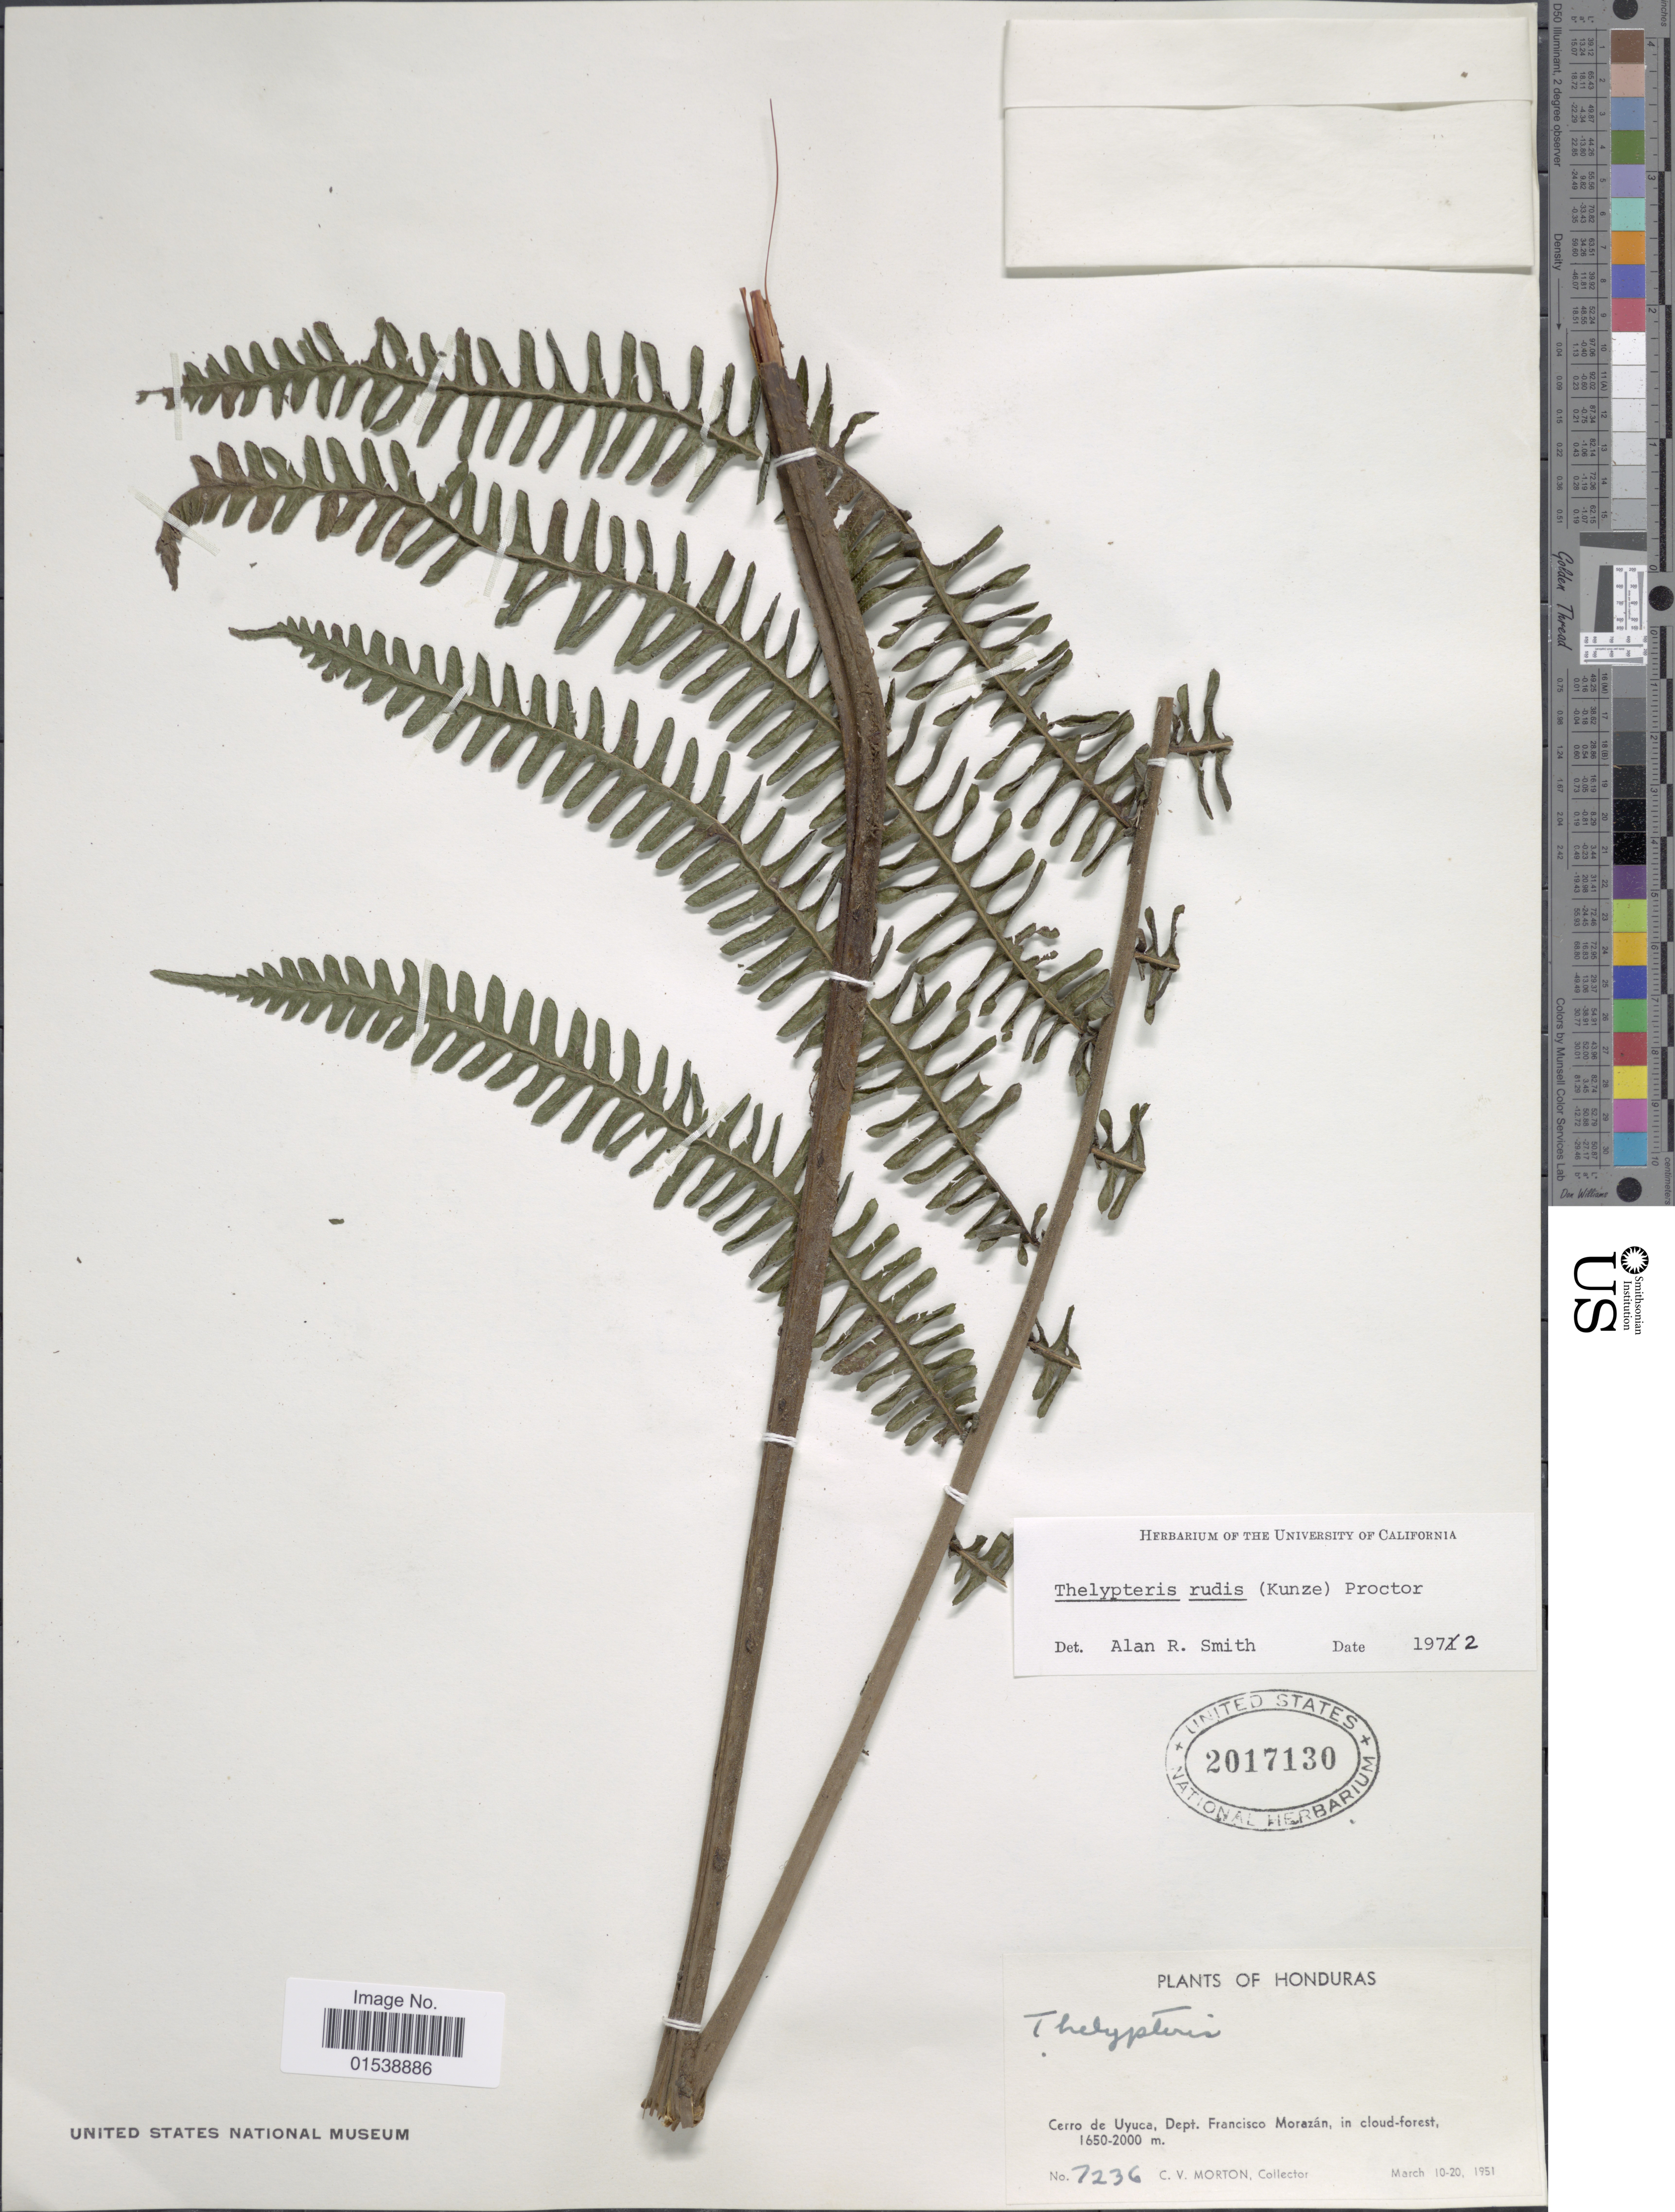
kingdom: Plantae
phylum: Tracheophyta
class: Polypodiopsida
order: Polypodiales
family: Thelypteridaceae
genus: Amauropelta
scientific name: Amauropelta rudis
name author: (Kunze) Pic. Serm.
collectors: C. V. Morton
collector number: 7236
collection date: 1951-03-10/1951-03-20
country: Honduras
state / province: Fco. Morazán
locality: Cerro de Uyuca, Dept. Francisco Morazan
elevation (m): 1650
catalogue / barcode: US 2017130